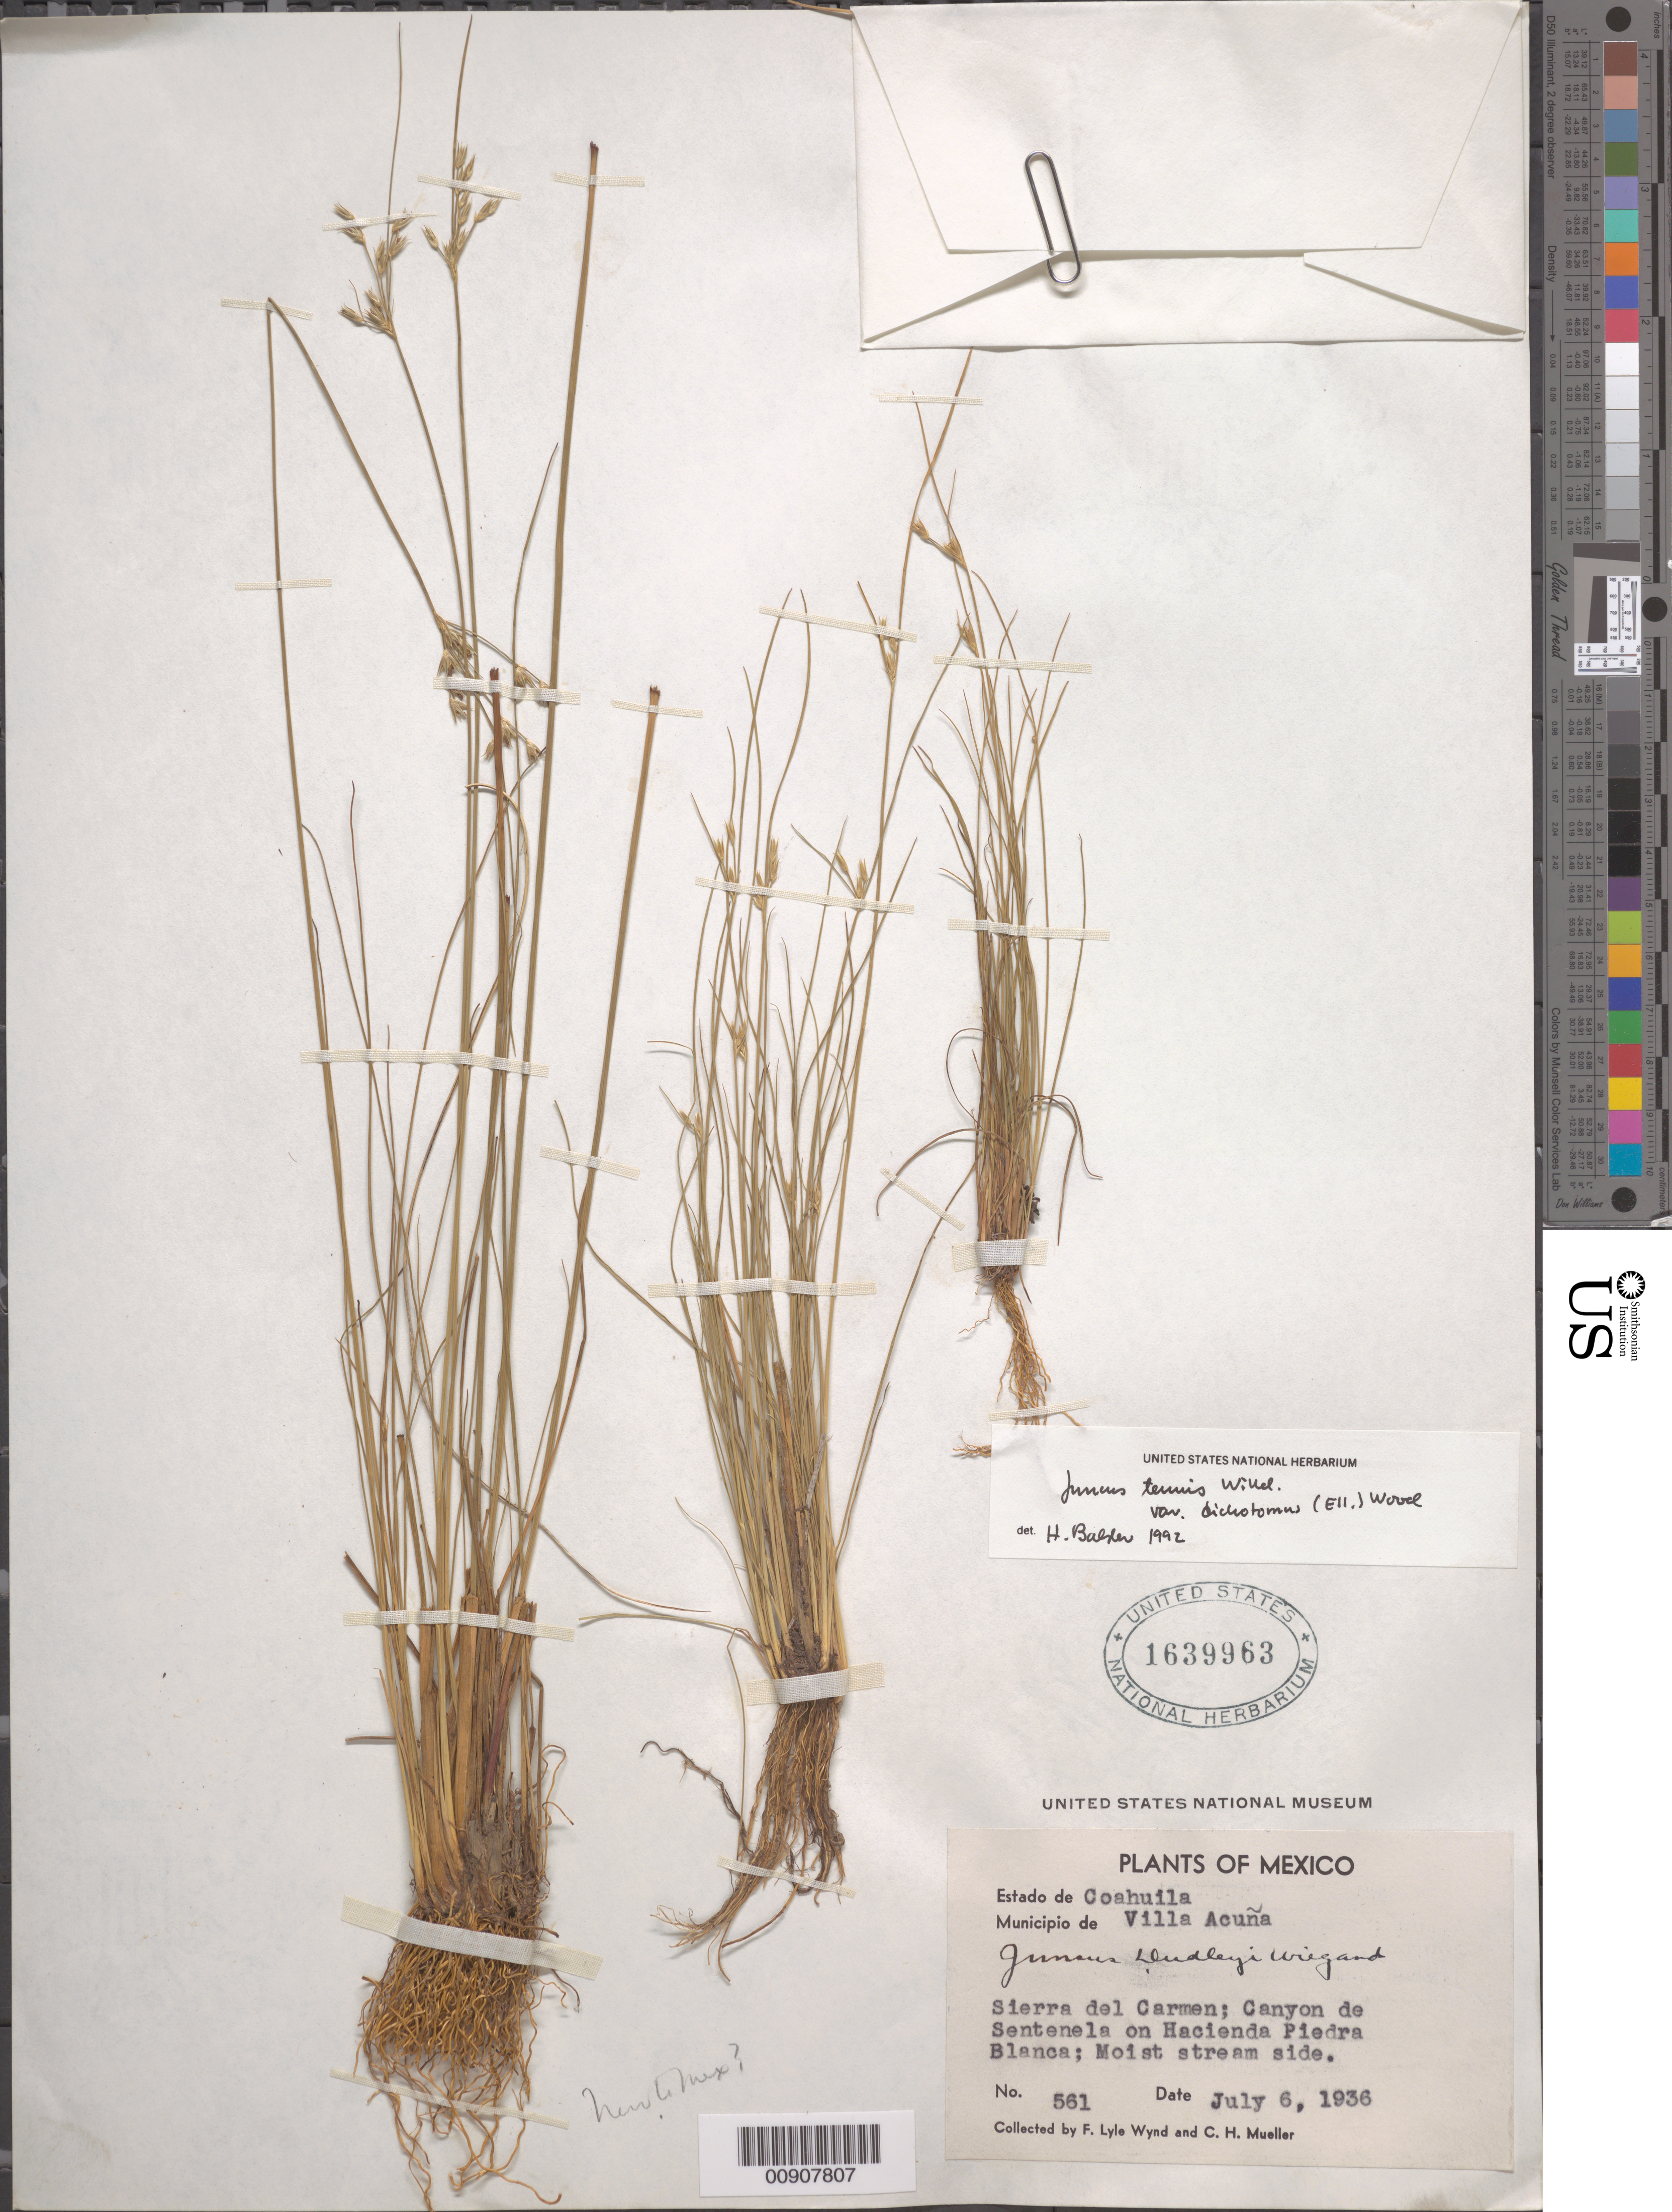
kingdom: Plantae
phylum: Tracheophyta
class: Liliopsida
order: Poales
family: Juncaceae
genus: Juncus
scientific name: Juncus tenuis var. dichotomus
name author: (Elliott) Alph. Wood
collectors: F. L. Wynd & C. H. Mueller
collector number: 561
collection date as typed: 06 Jul 1936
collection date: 1936-07-06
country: Mexico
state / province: Coahuila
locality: Estado de Coahuila, Municipio de Villa Acuña. Sierra del Carmen; Canyon de Sentela on Hacienda Piedra Blanca.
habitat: Moist stream side.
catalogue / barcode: US 1639963